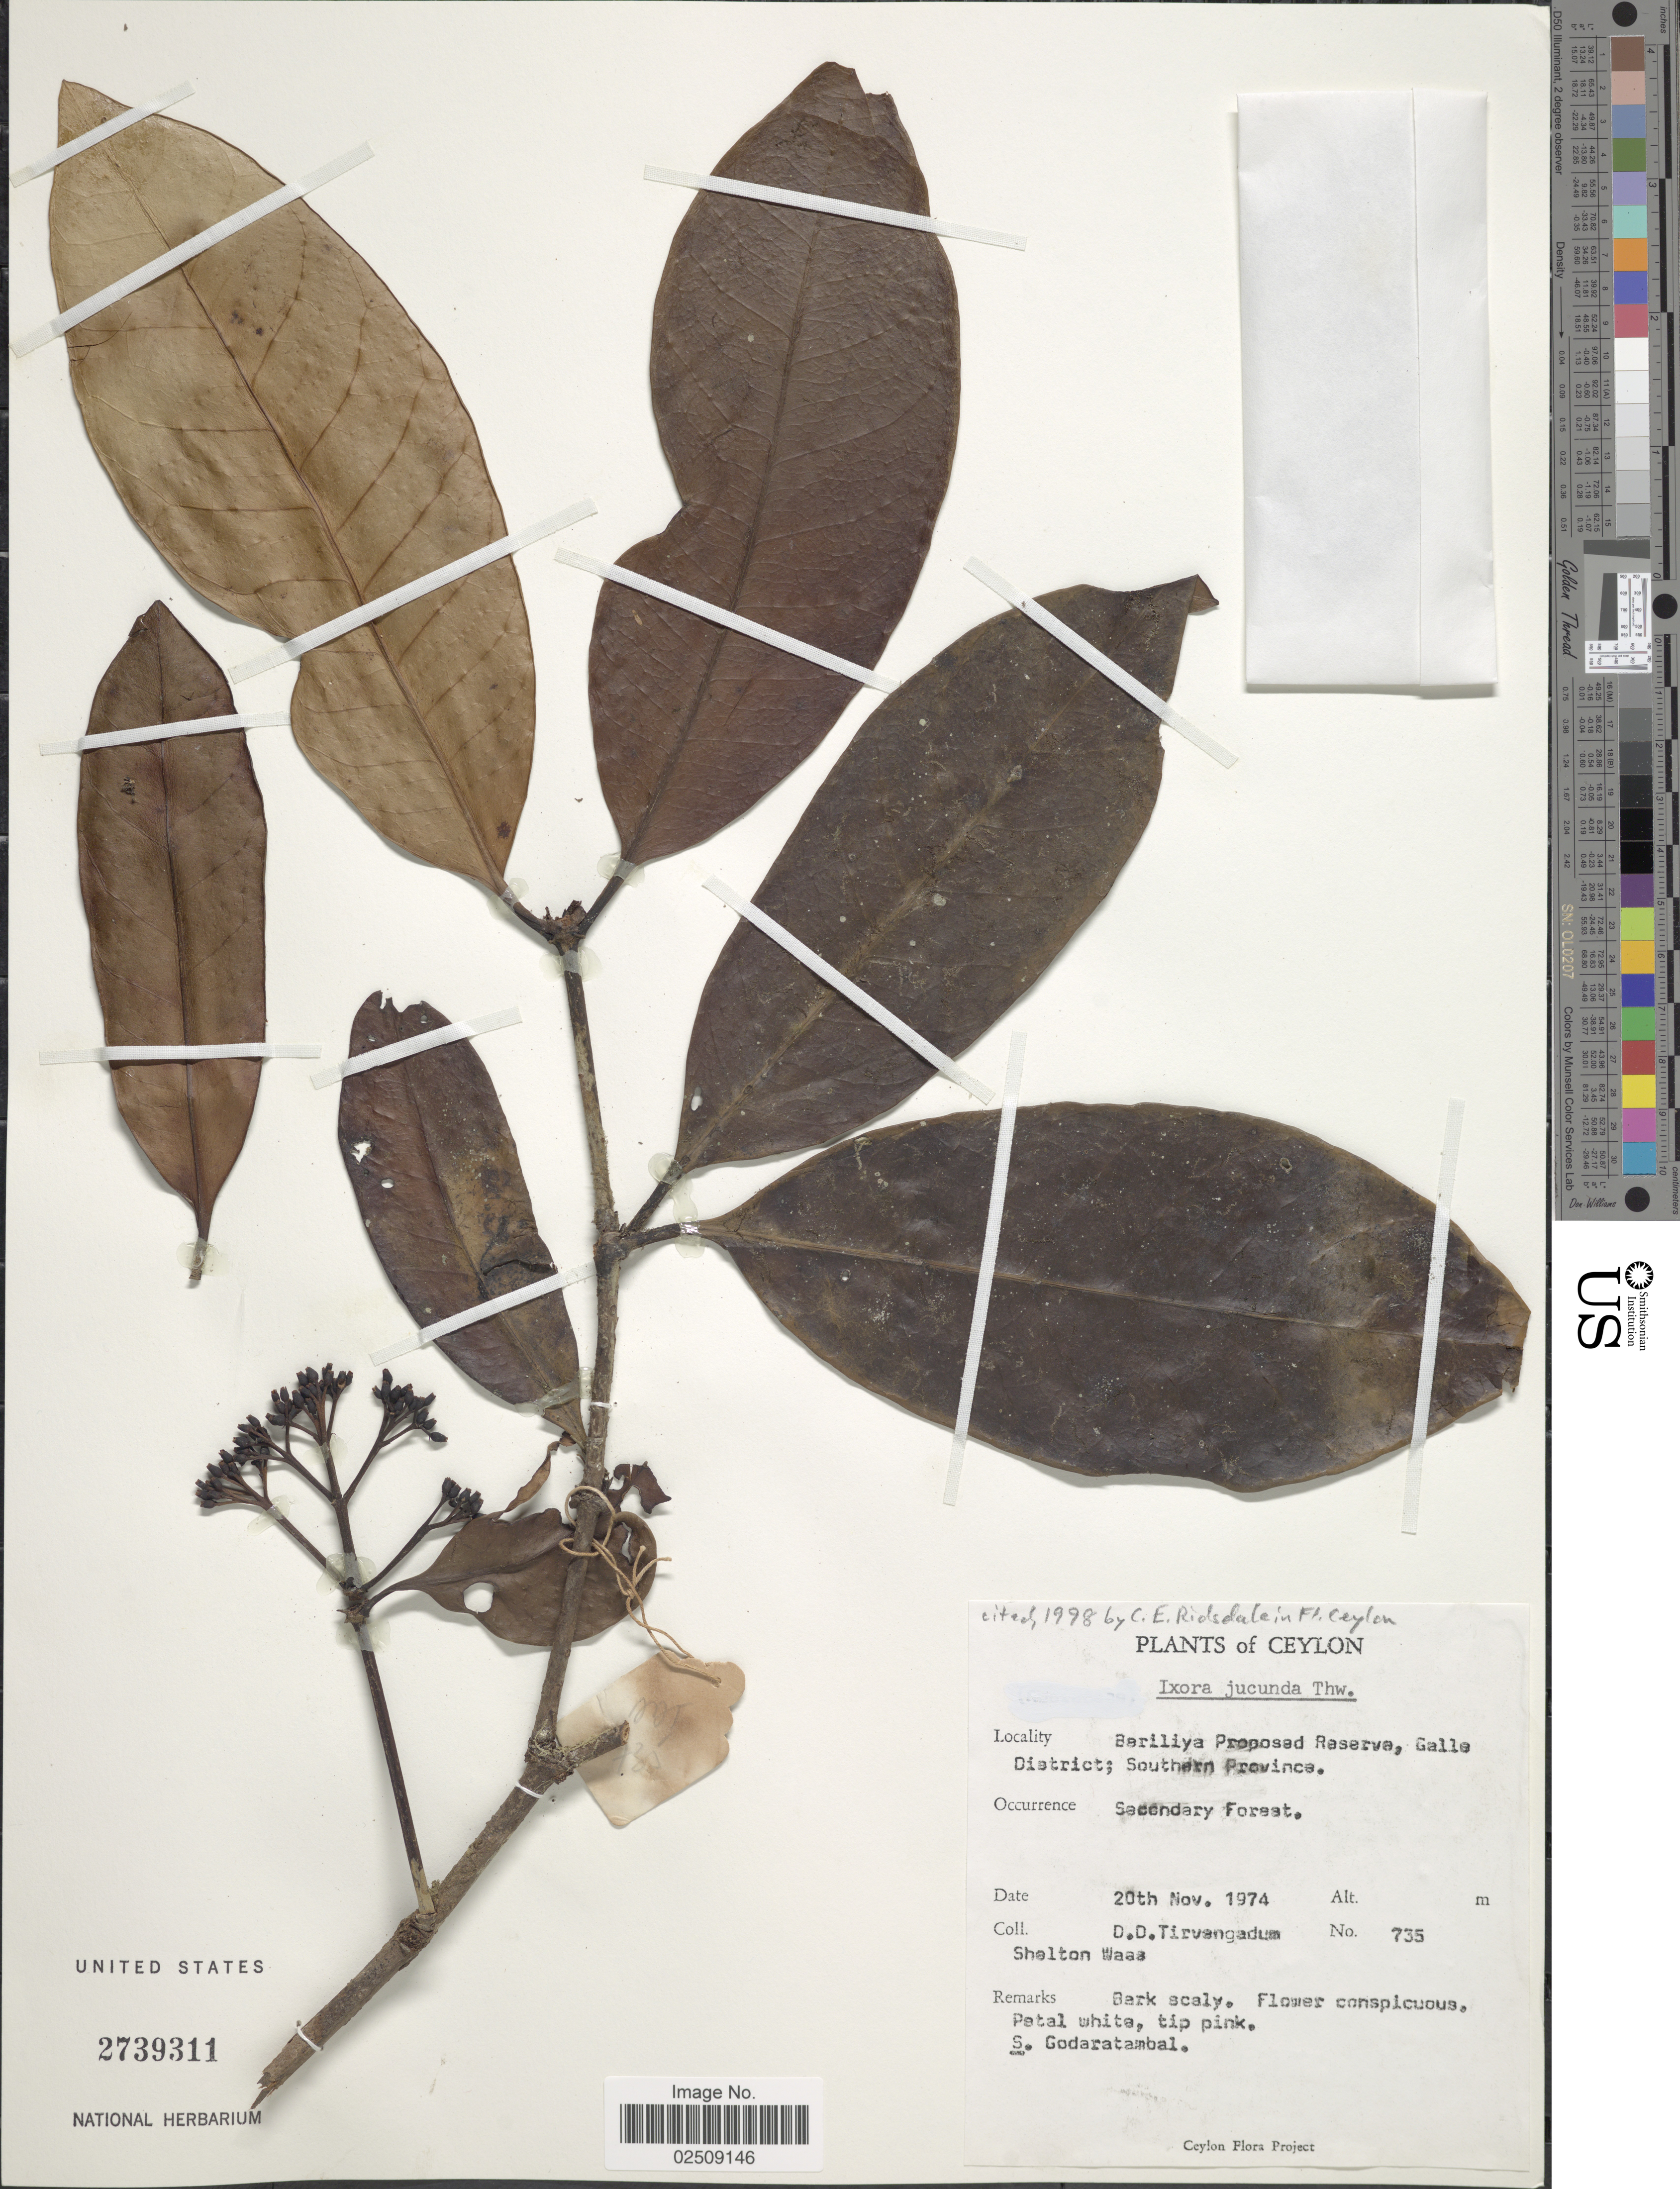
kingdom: Plantae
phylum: Tracheophyta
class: Magnoliopsida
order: Gentianales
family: Rubiaceae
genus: Ixora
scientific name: Ixora jucunda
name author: Thwaites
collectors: D. Tirvengadum & S. Waas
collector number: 735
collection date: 1974-11-20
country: Sri Lanka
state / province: Southern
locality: Ceylon. Bariliya Proposed Reserve, Galle District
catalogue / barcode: US 2739311